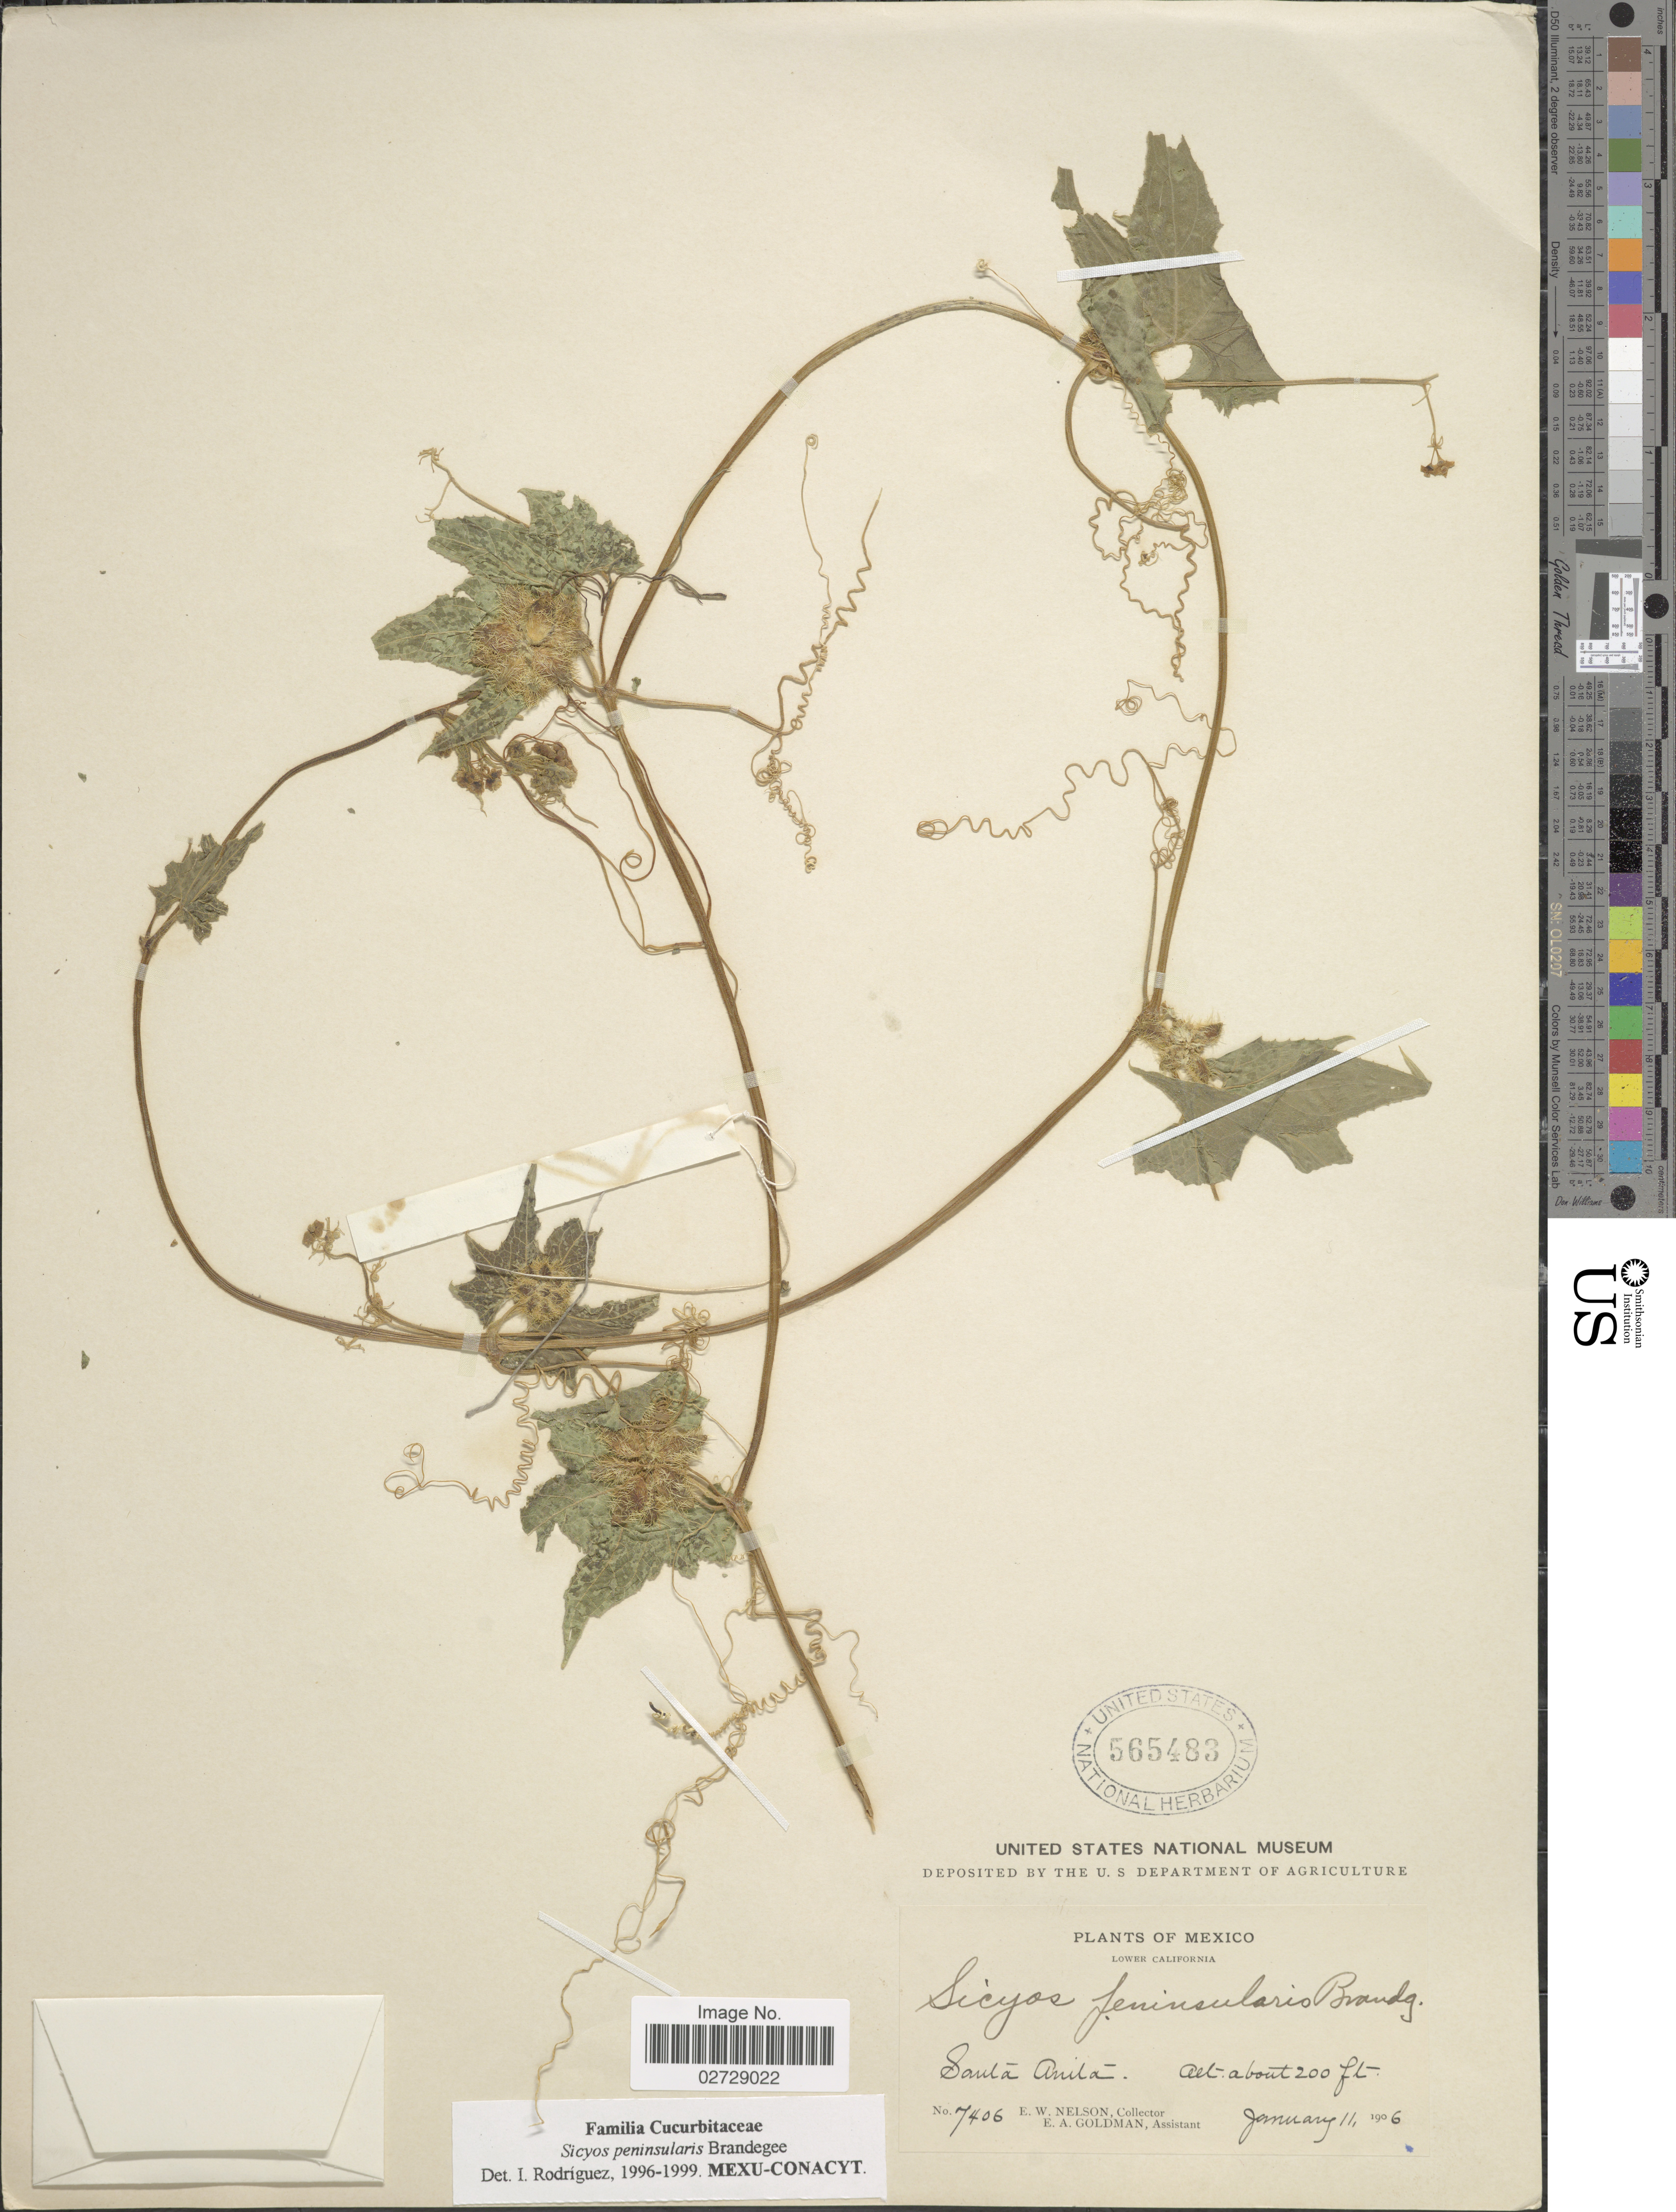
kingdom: Plantae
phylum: Tracheophyta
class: Magnoliopsida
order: Cucurbitales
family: Cucurbitaceae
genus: Sicyos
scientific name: Sicyos peninsularis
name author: Brandegee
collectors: E. W. Nelson & E. A. Goldman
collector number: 7406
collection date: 1906-01-11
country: Mexico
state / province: Baja California Sur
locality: Santa Anita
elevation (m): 61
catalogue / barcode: US 565483